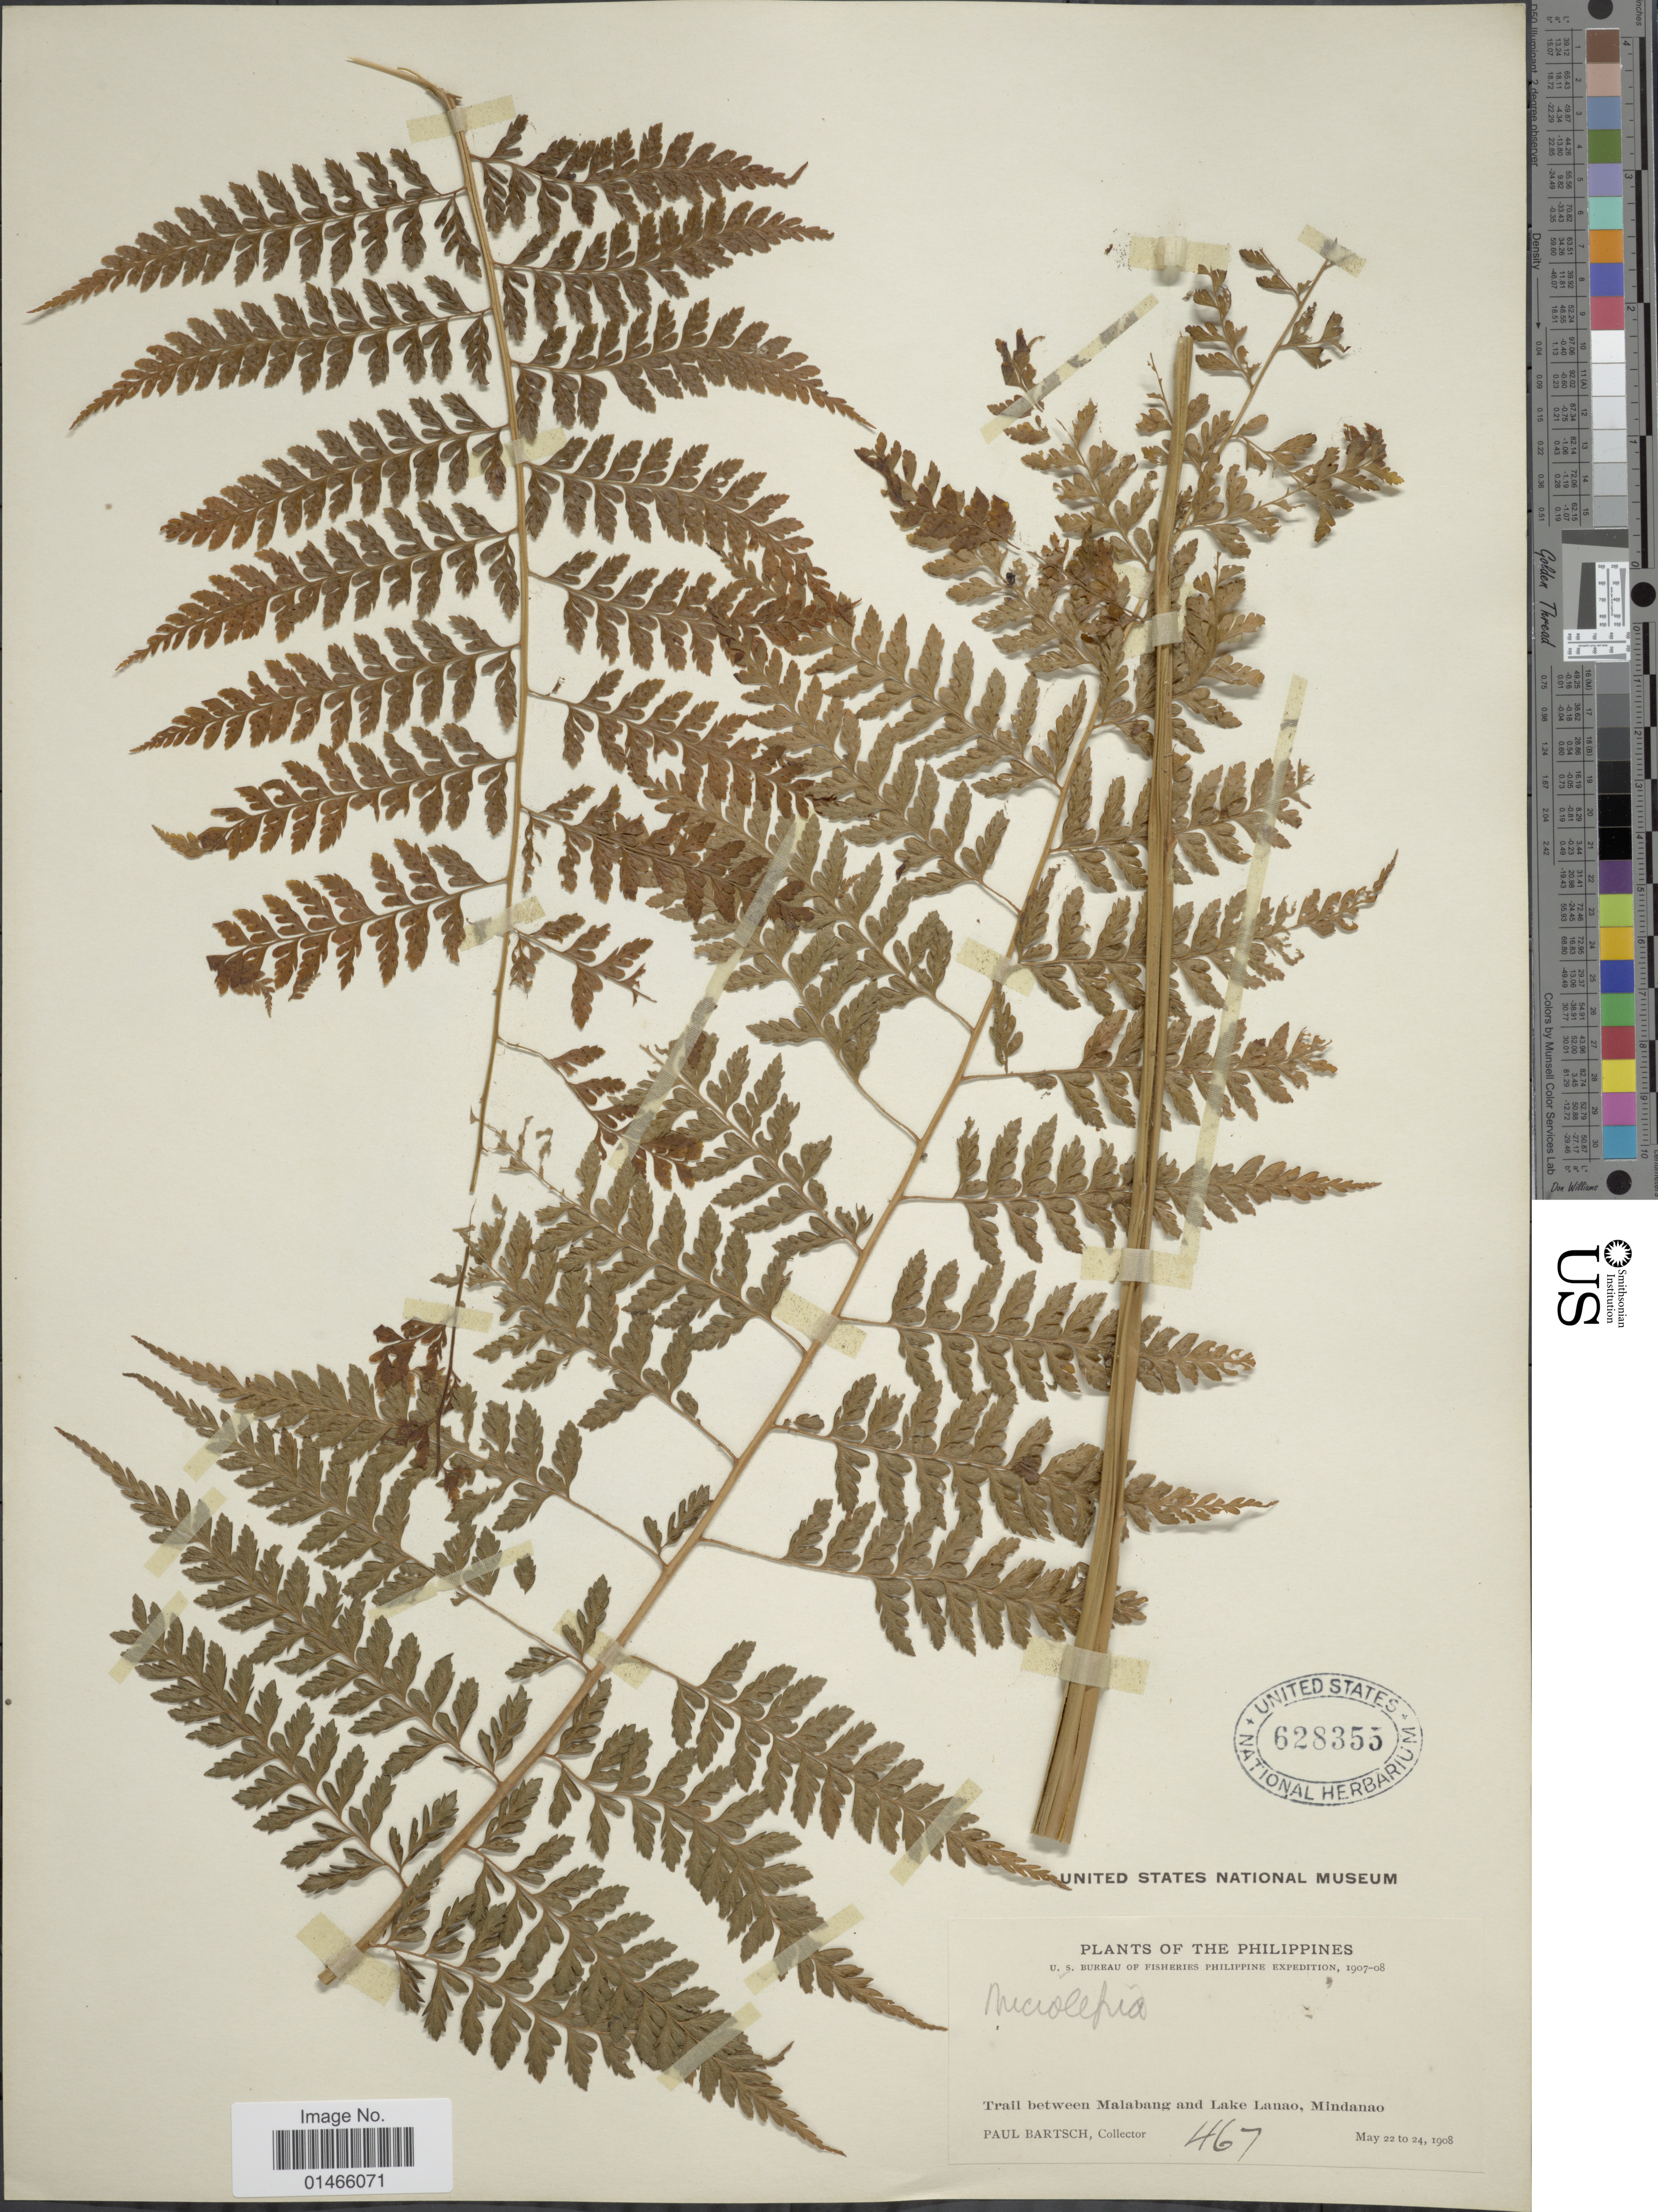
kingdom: Plantae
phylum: Tracheophyta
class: Polypodiopsida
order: Polypodiales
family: Dennstaedtiaceae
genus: Microlepia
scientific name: Microlepia speluncae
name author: (L.) T. Moore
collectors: P. Bartsch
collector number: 467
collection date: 1908-05-22/1908-05-24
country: Philippines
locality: Trail between Malabang and Lake Lanao, Mindanao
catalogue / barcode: US 628355